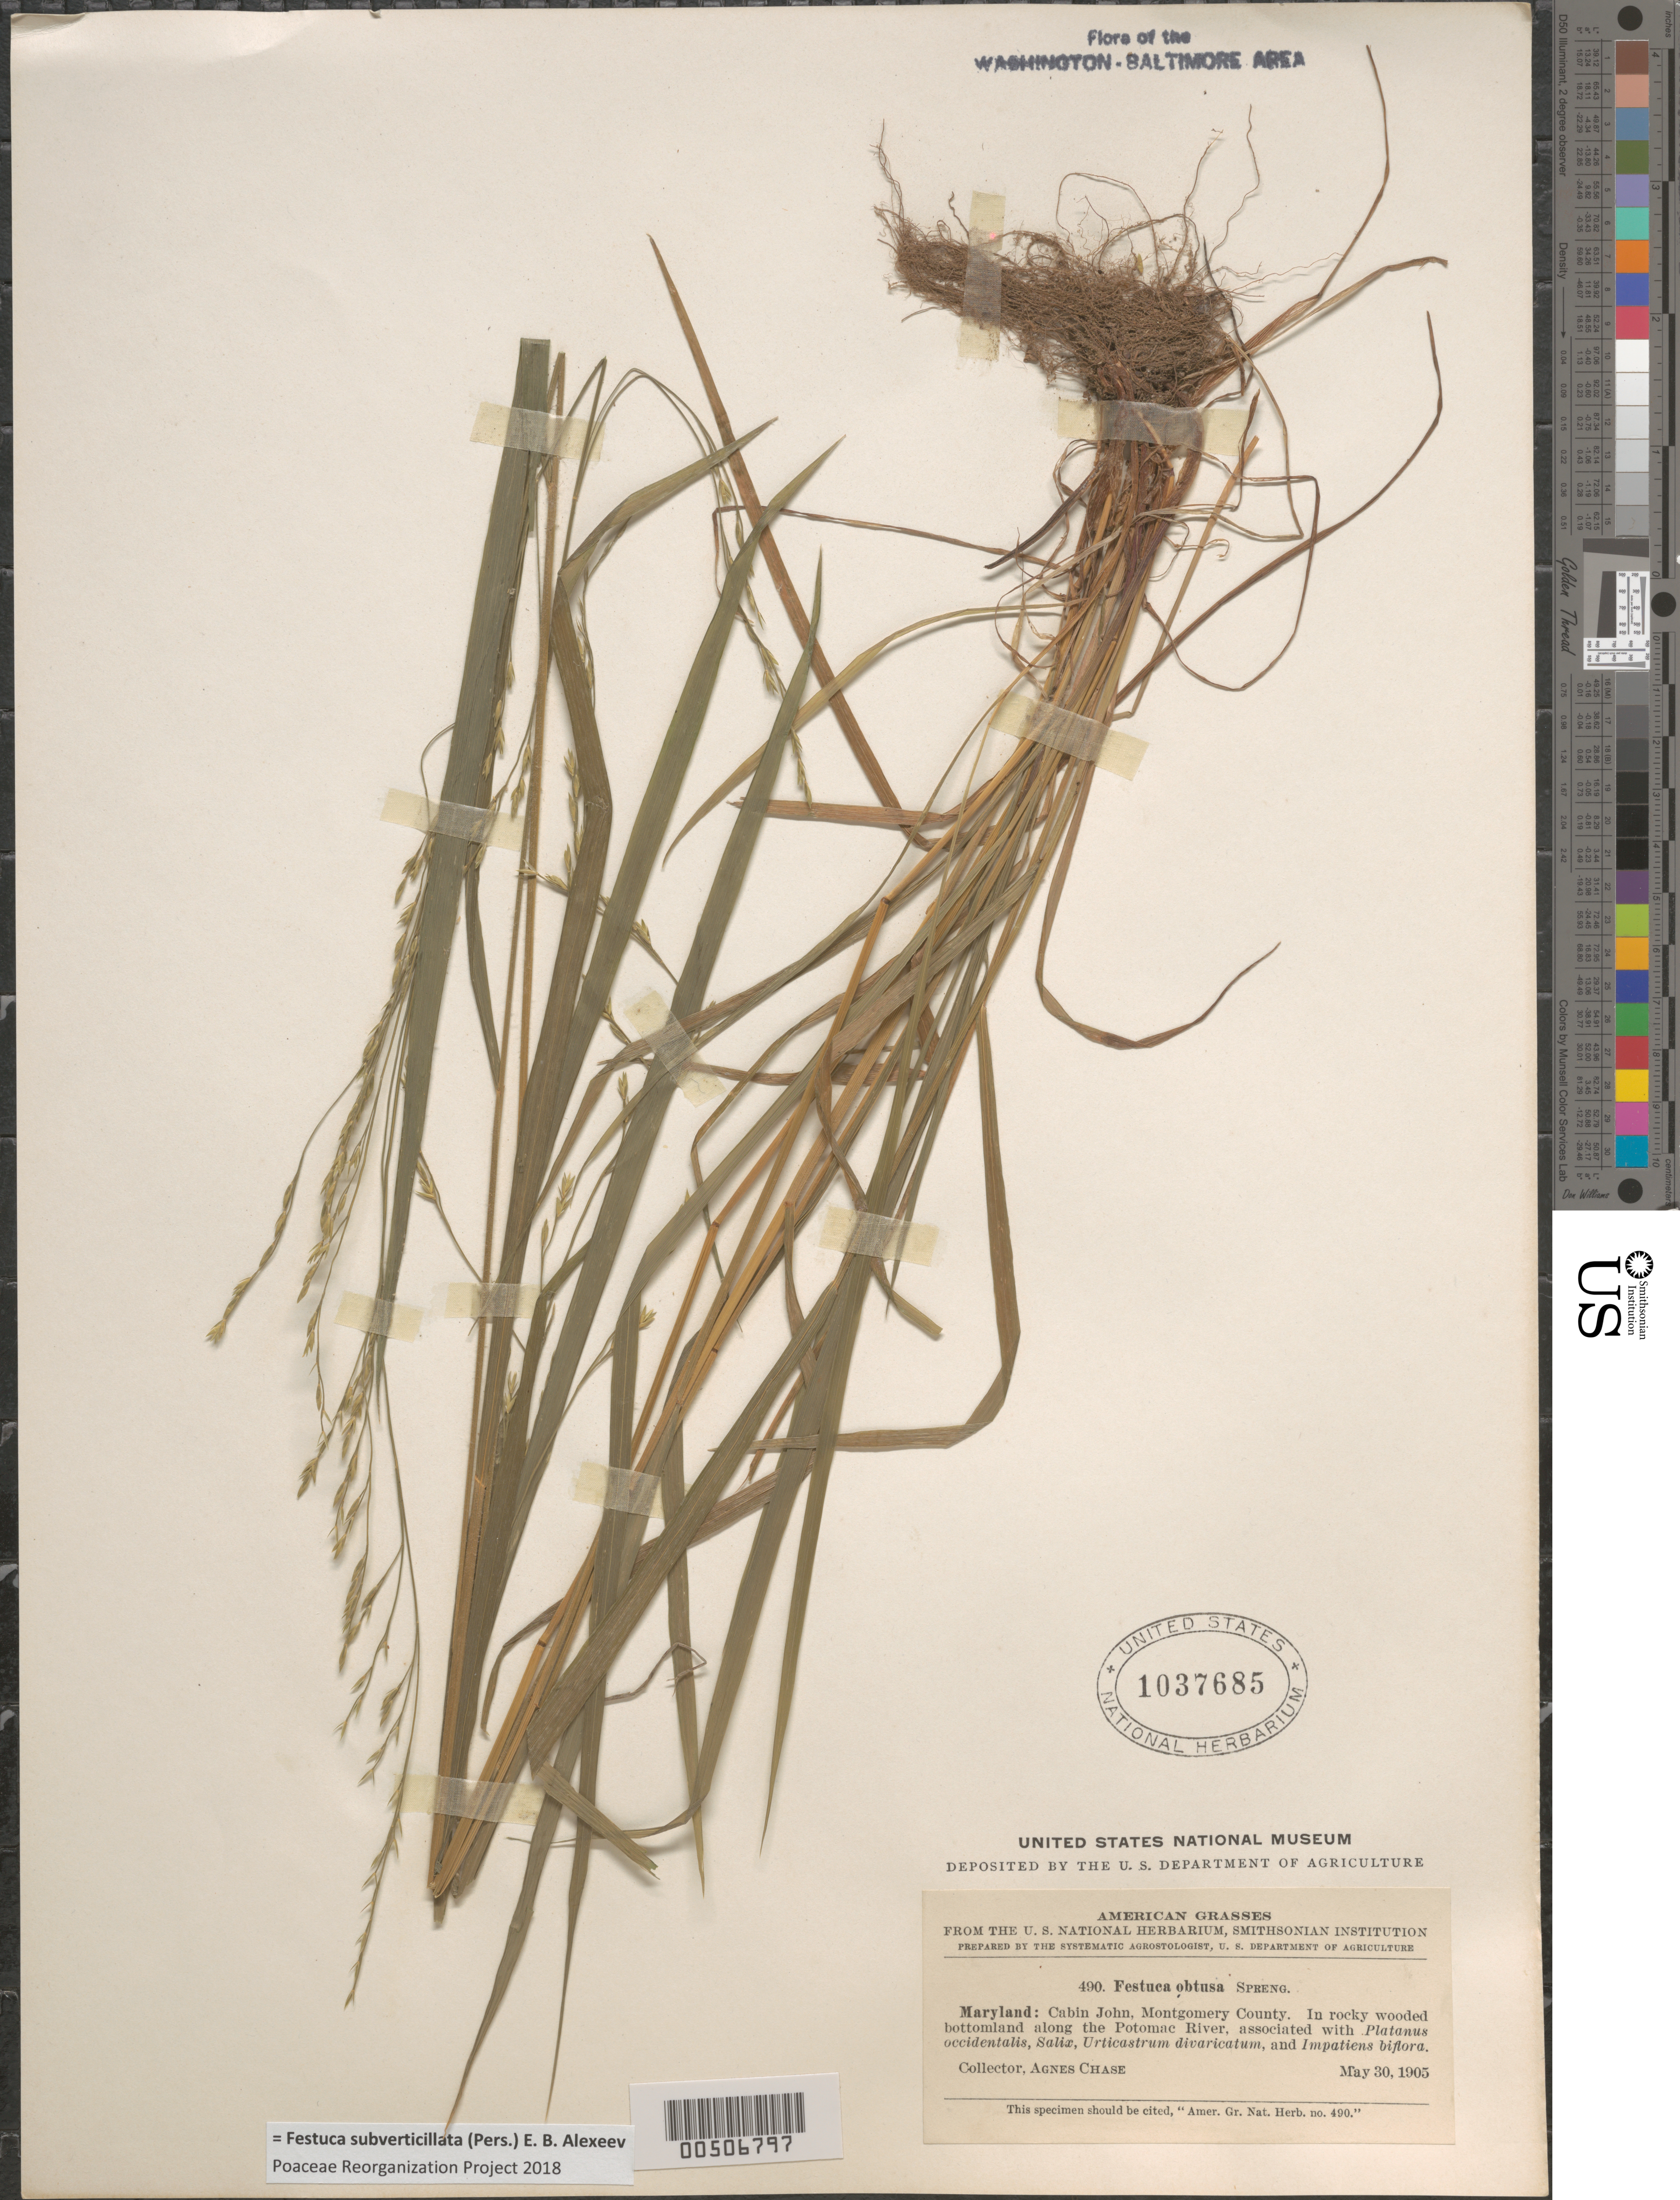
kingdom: Plantae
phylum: Tracheophyta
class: Liliopsida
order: Poales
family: Poaceae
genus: Festuca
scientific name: Festuca subverticillata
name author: (Pers.) E.B. Alexeev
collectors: A. Chase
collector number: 490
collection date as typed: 30 May 1905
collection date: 1905-05-30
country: United States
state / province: Maryland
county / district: Montgomery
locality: Cabin John, along the Potomac River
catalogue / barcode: US 1037685